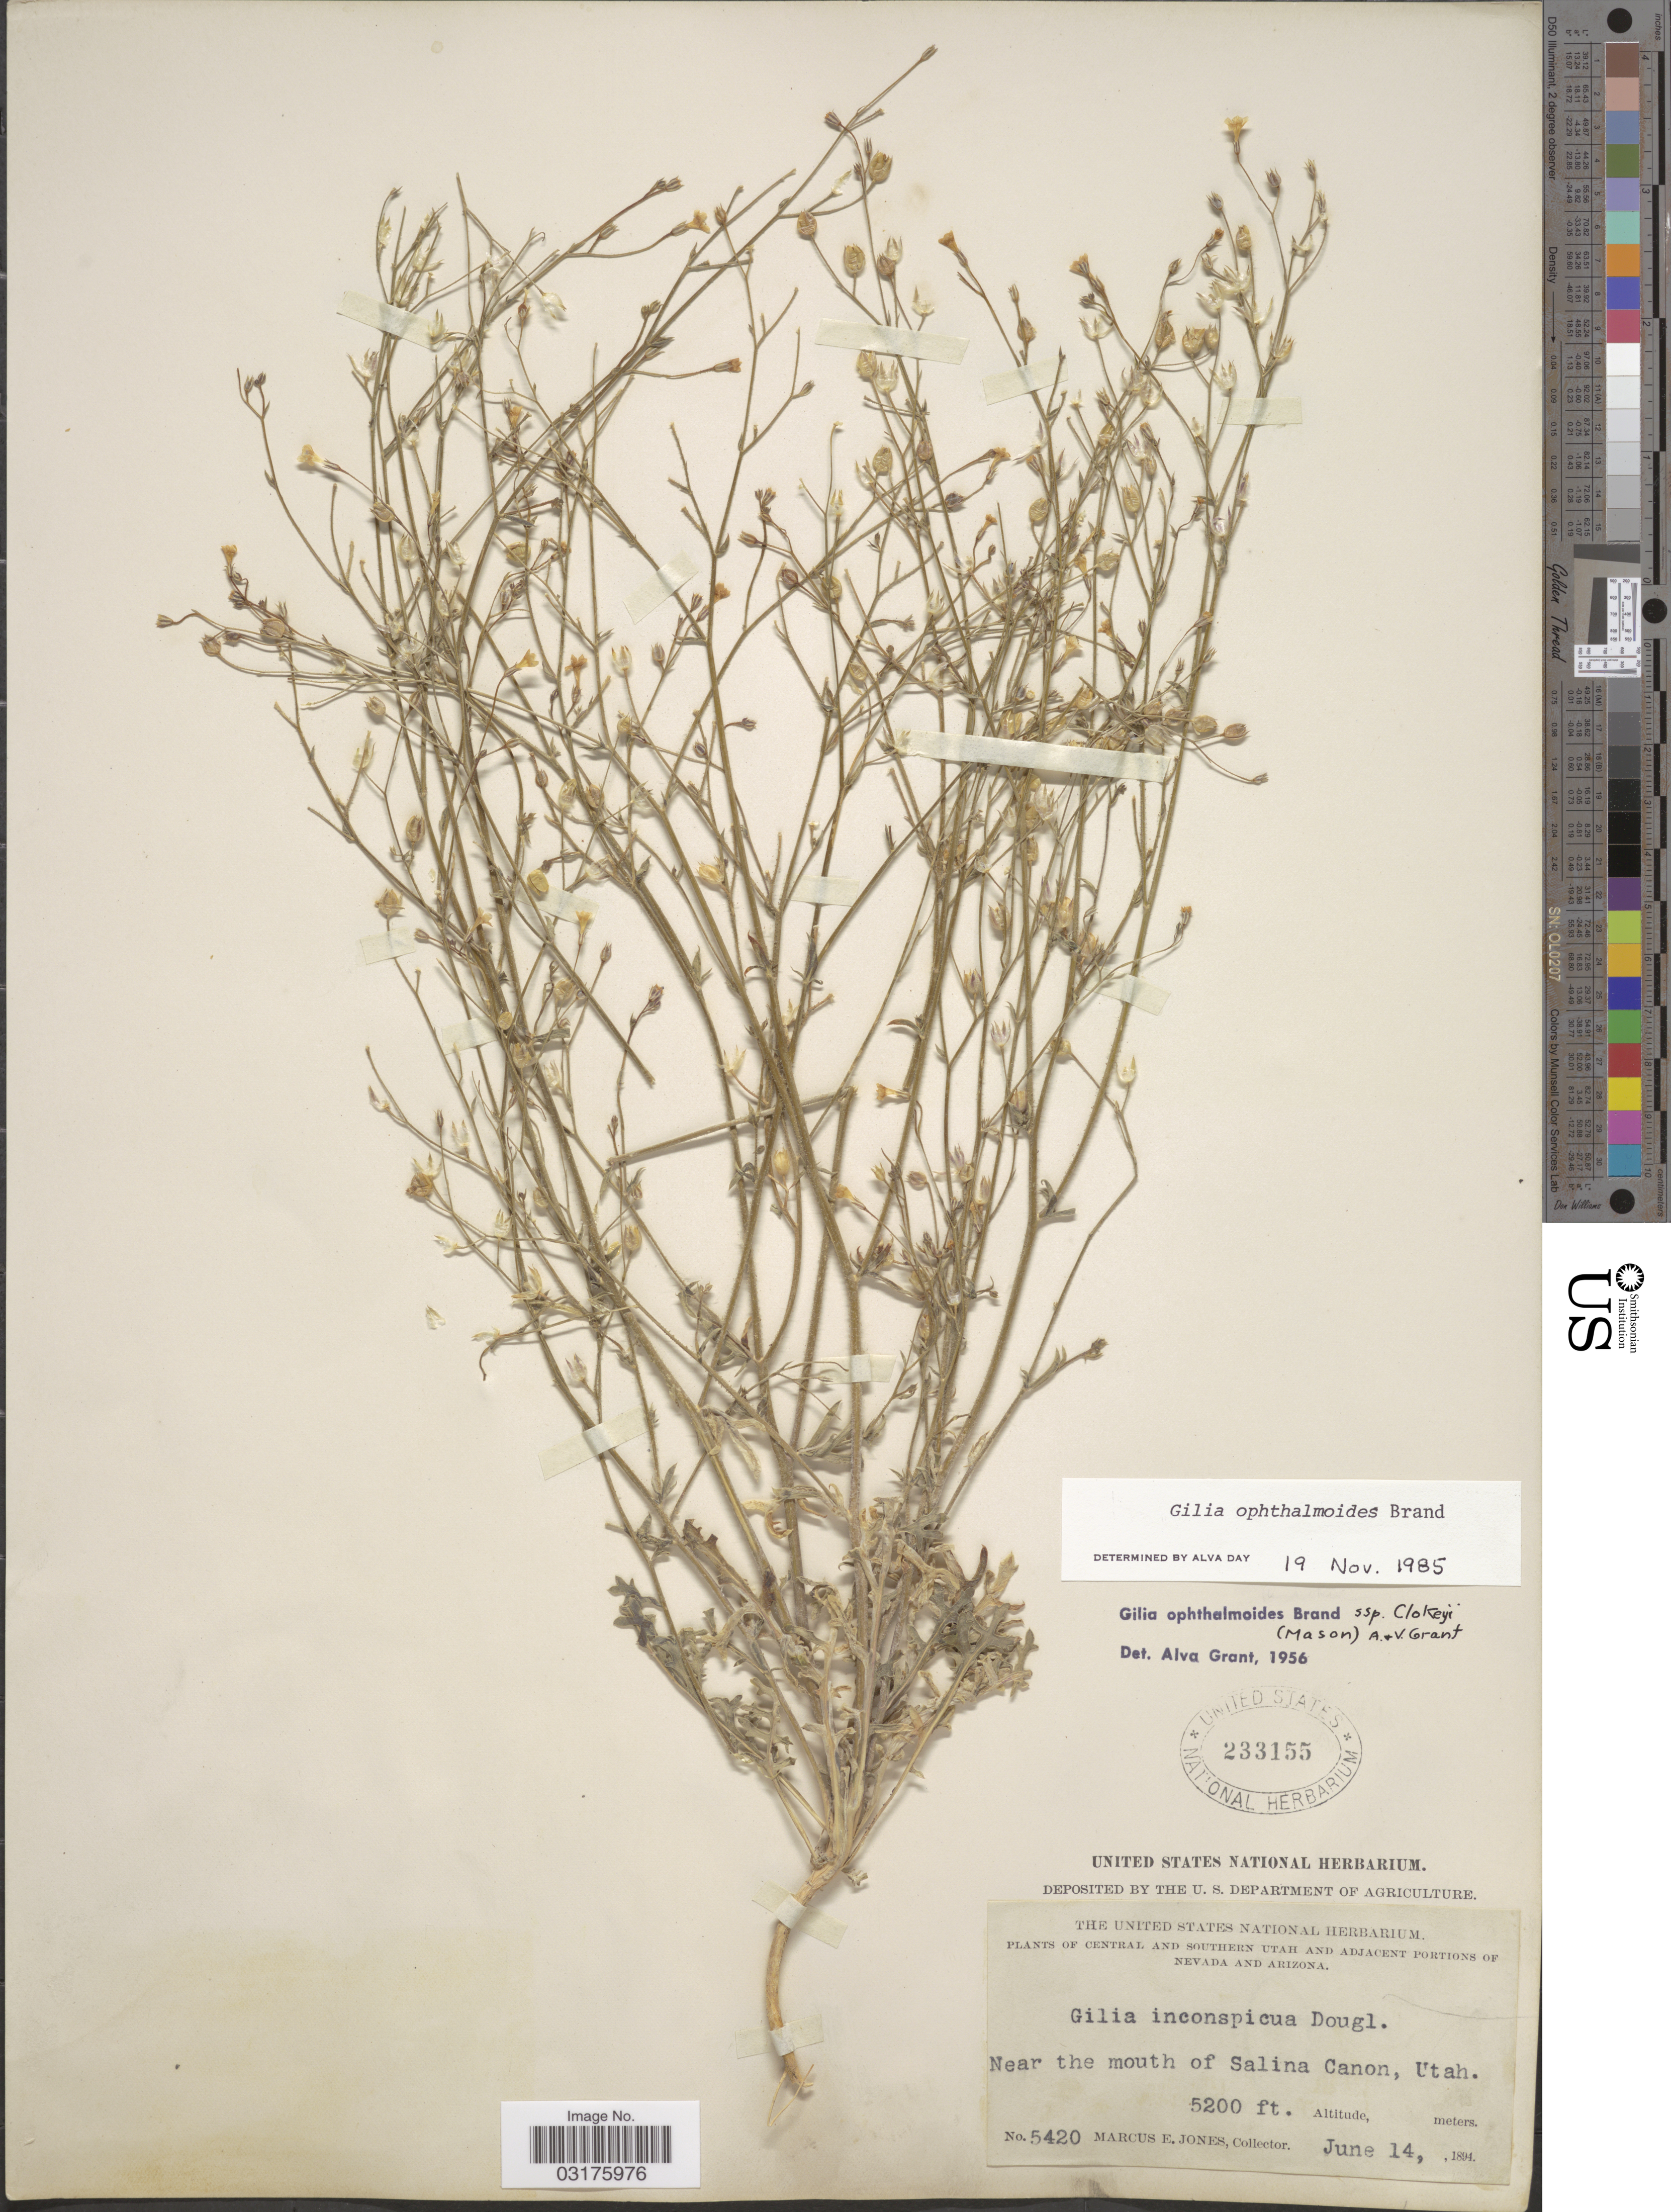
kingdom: Plantae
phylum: Tracheophyta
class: Magnoliopsida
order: Ericales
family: Polemoniaceae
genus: Gilia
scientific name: Gilia ophthalmoides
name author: Brand in Engl.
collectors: M. E. Jones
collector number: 5420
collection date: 1894-06-14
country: United States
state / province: Utah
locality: Central and Southern Utah, Near the mouth of Salina Canon.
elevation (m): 1585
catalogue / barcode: US 233155